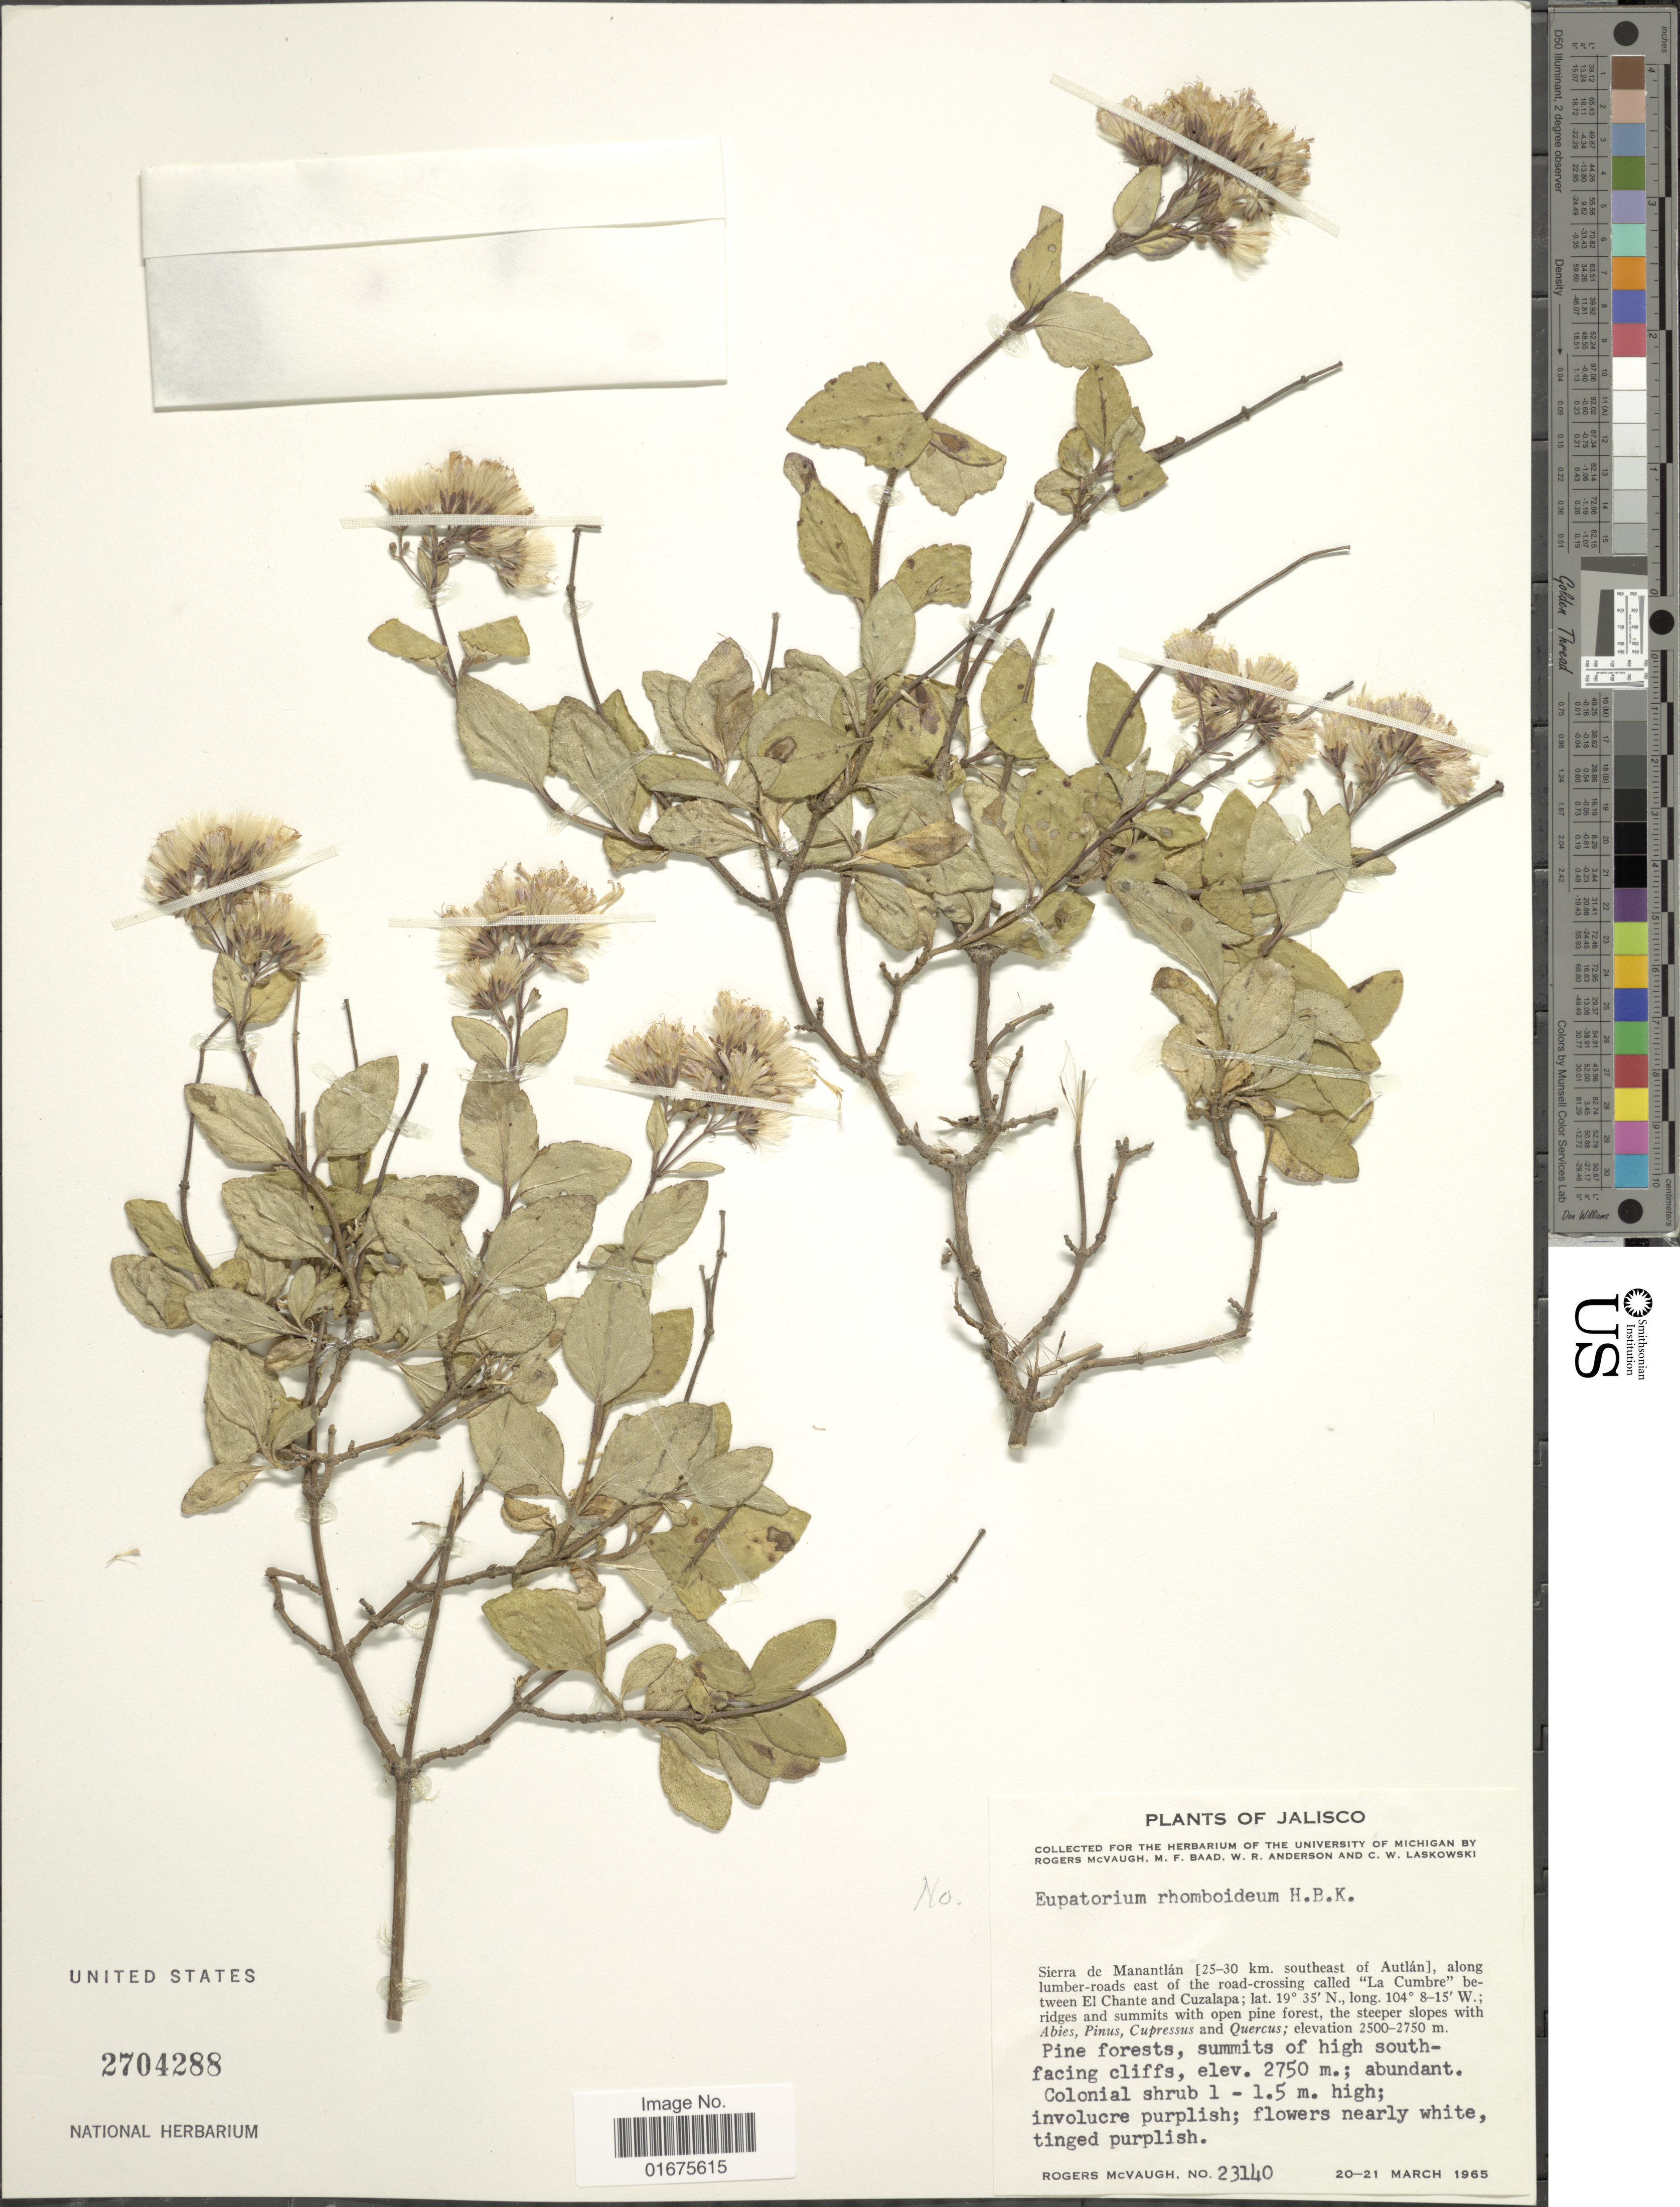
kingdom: Plantae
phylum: Tracheophyta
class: Magnoliopsida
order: Asterales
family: Asteraceae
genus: Ageratina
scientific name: Ageratina calaminthaefolia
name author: (Kunth) R.M. King & H. Rob.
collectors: R. McVaugh, M. F. Baad, W. Anderson & C. Laskowski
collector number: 23140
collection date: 1965-03-20/1965-03-21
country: Mexico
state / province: Jalisco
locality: Sierra de Manantlan (25-30 km southeast of Autlan), along lumber-roads east of the road-crossing called "La Cumbre" between El Chante and Cuzalapa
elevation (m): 2500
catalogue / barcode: US 2704288